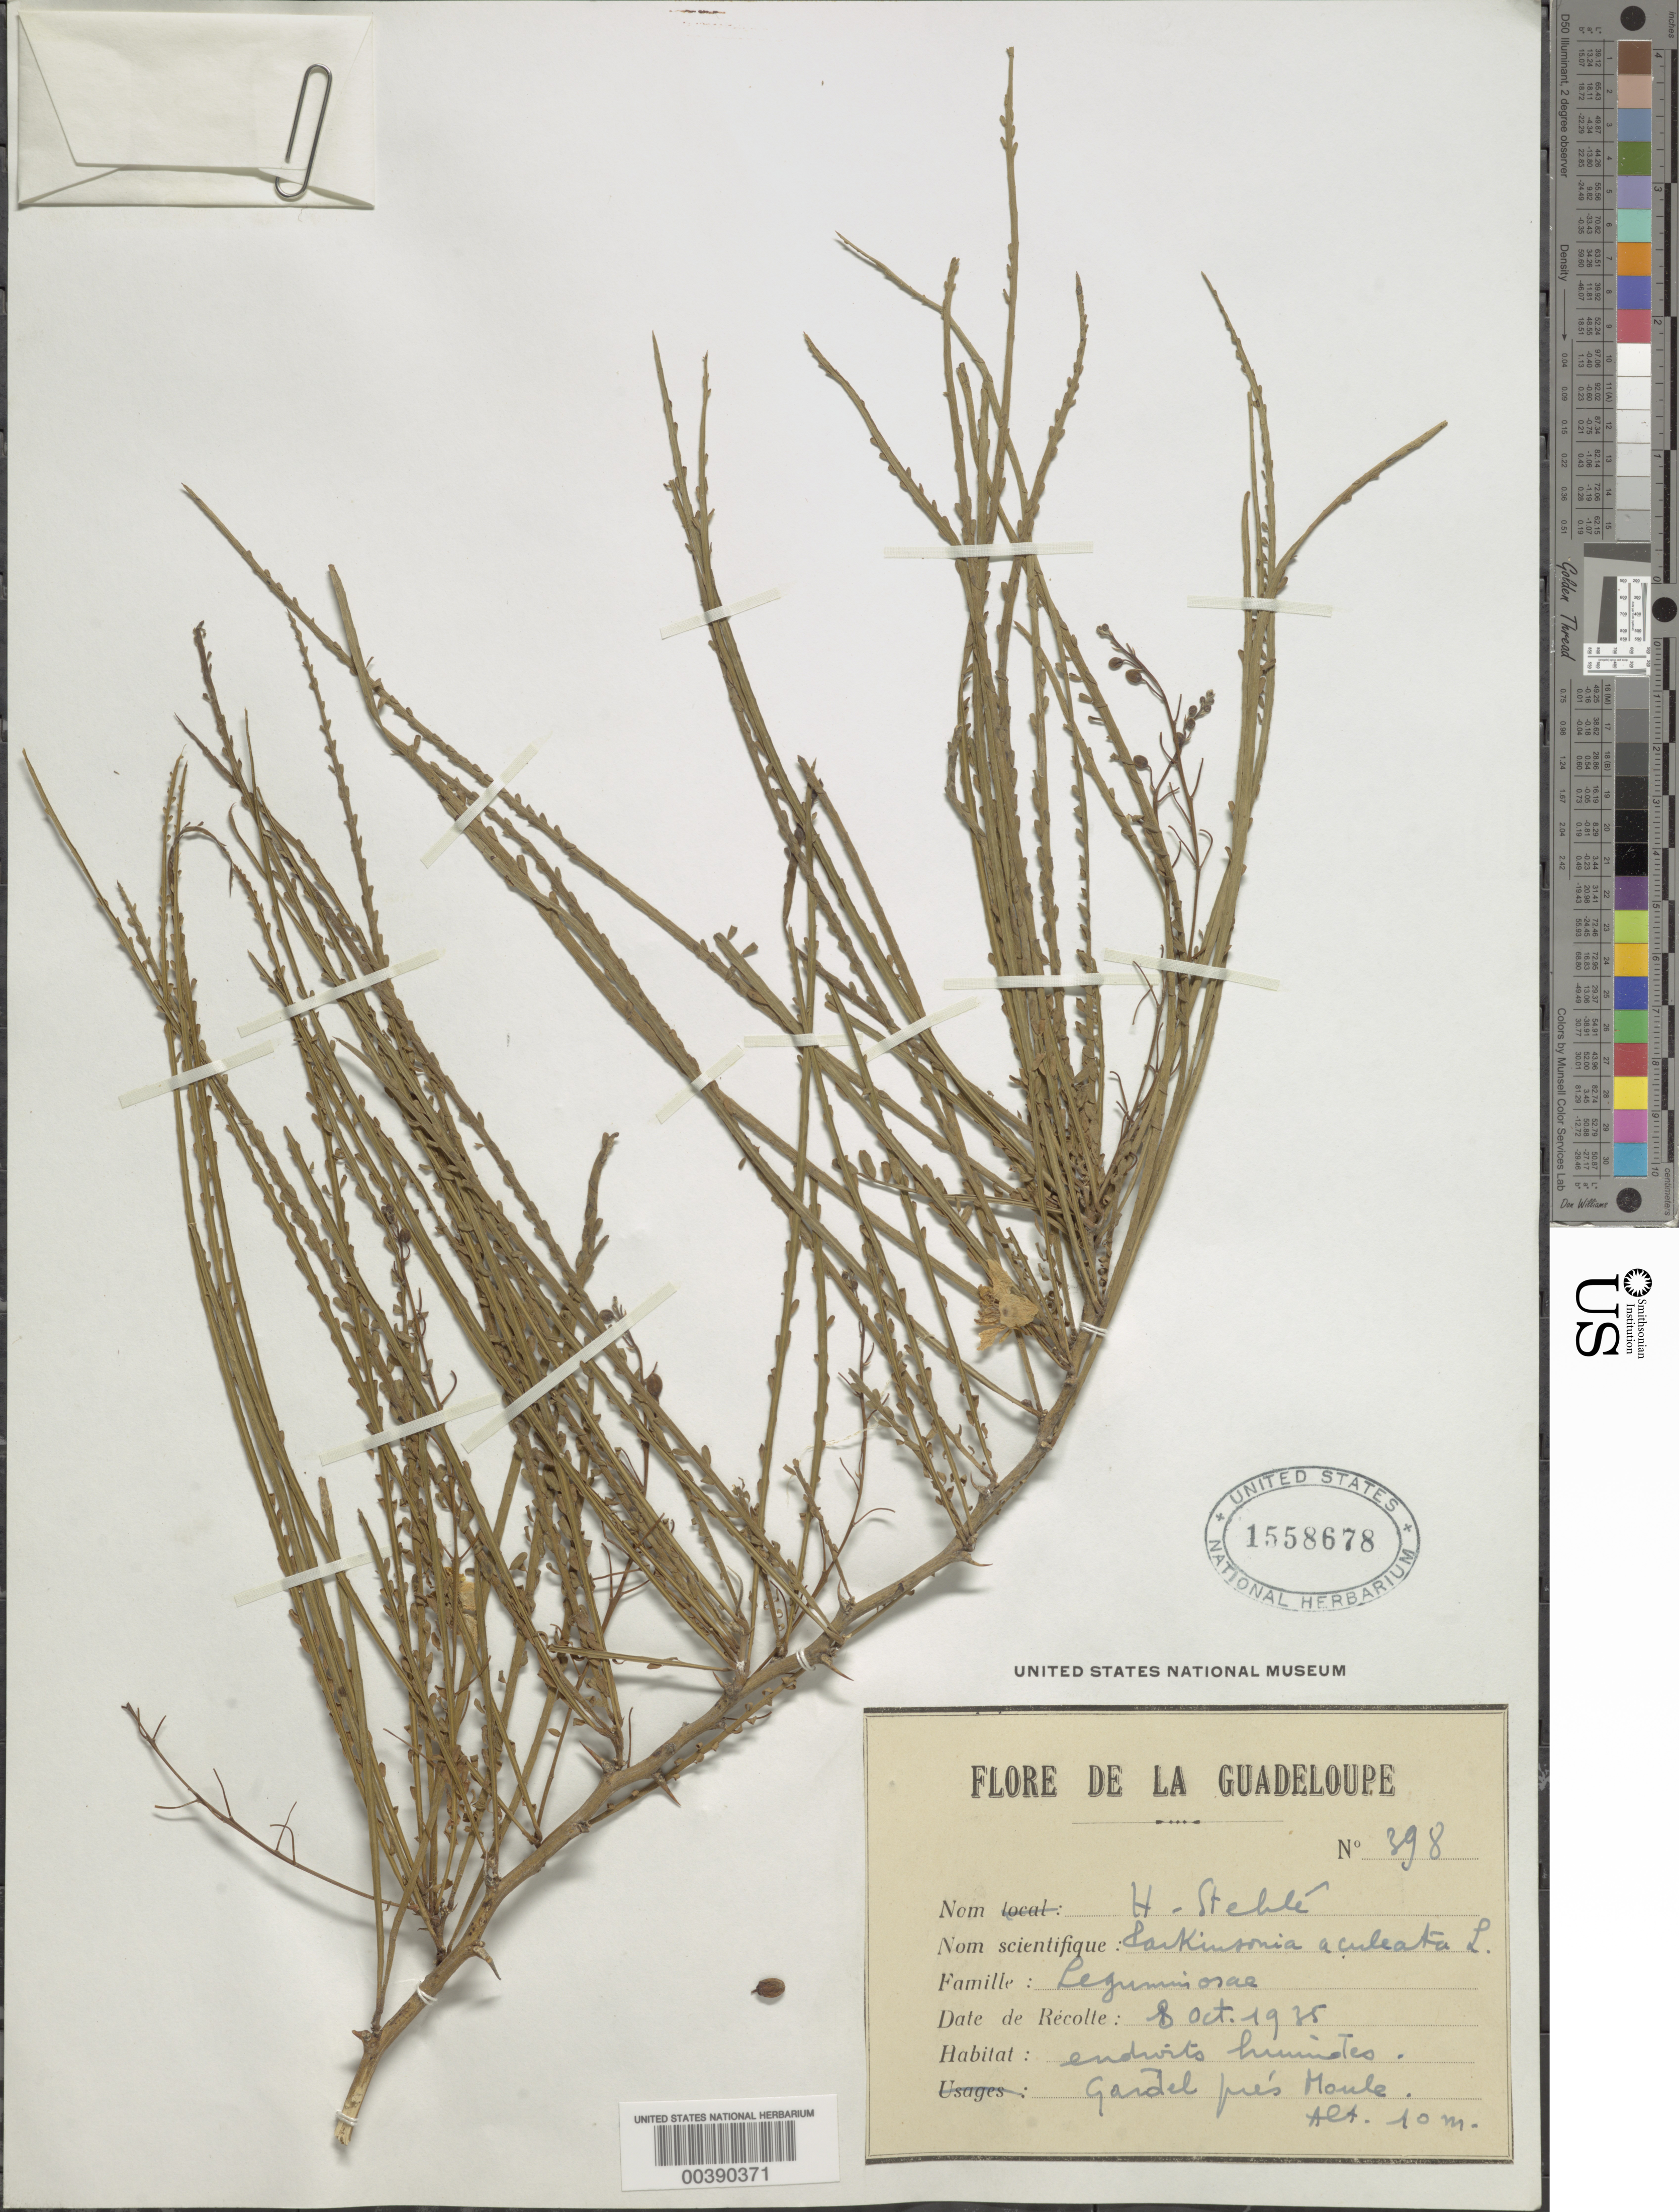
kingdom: Plantae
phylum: Tracheophyta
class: Magnoliopsida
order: Fabales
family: Fabaceae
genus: Parkinsonia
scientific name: Parkinsonia aculeata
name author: L.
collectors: H. Stehlé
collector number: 398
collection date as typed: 08 Oct 1935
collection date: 1935-10-08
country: Guadeloupe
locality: Gardel pres moule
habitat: Endroits huminates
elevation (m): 10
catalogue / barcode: US 1558678